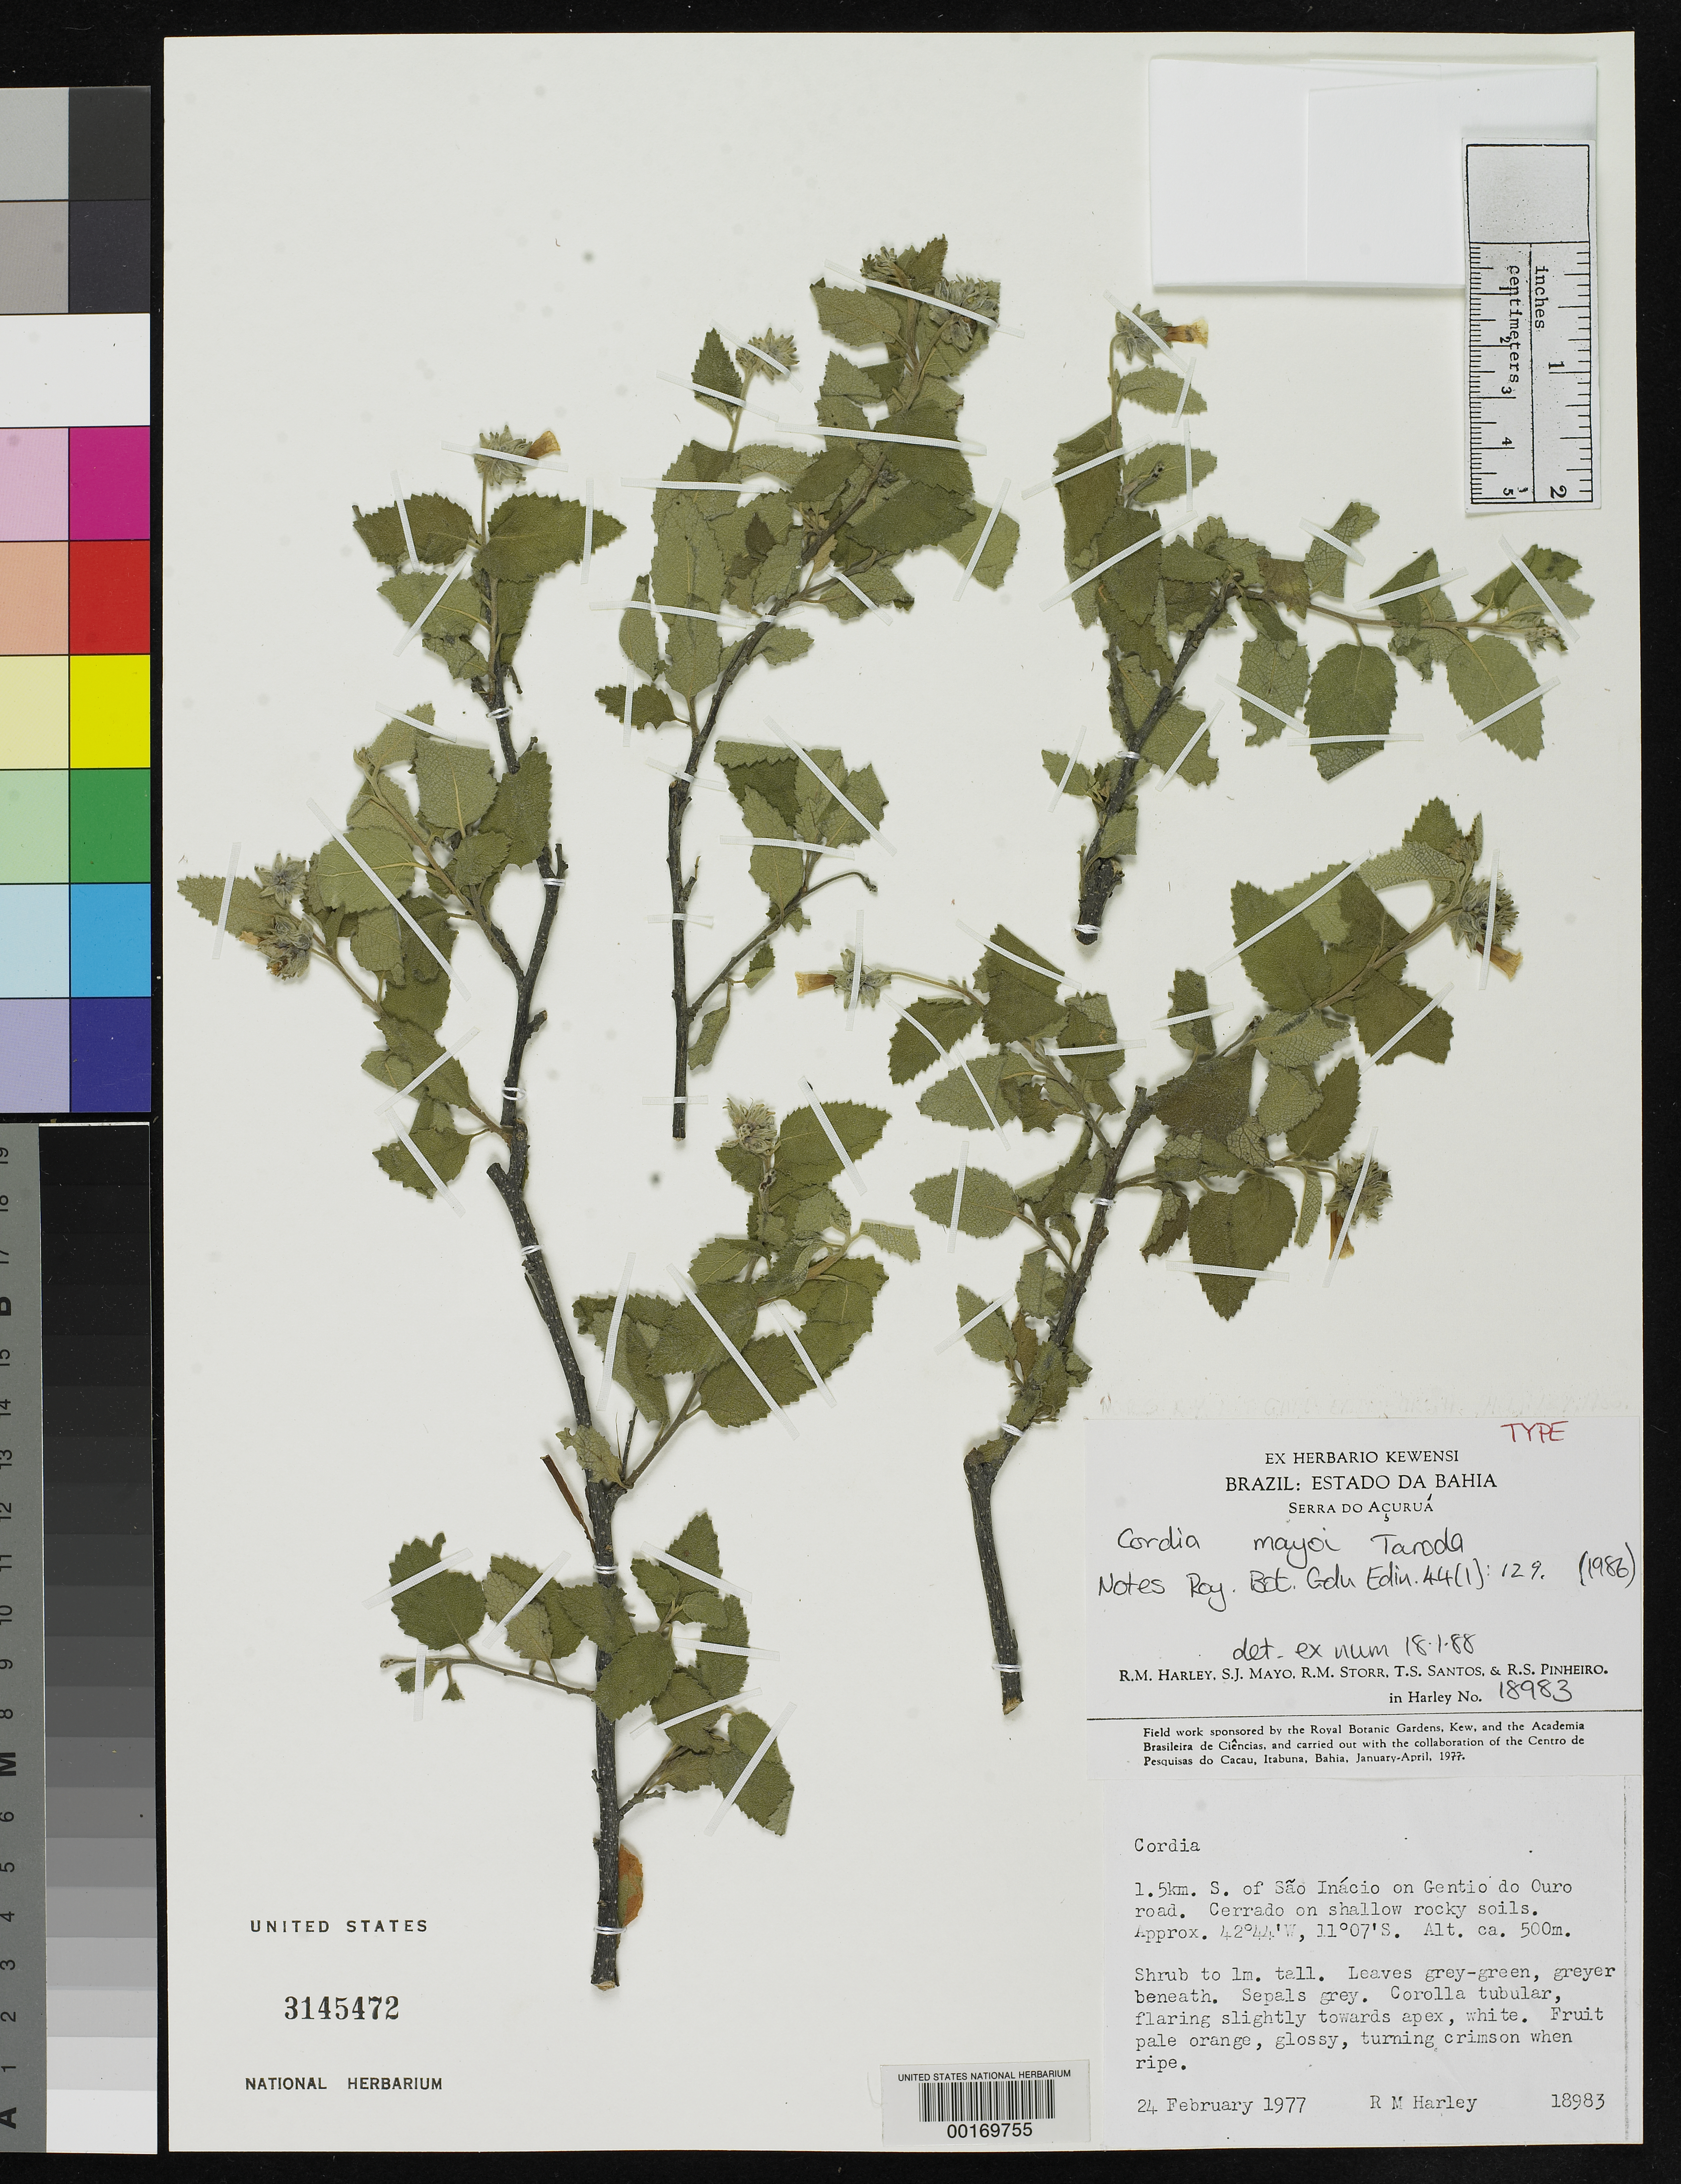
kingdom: Plantae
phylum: Tracheophyta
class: Magnoliopsida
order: Boraginales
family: Cordiaceae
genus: Cordia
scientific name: Cordia mayoi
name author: Taroda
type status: Isotype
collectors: R. M. Harley, S. J. Mayo, R. M. Storr, T. S. Santos & R. S. Pinheiro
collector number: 18983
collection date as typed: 24 Feb 1977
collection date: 1977-02-24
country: Brazil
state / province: Bahia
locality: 1.5 km S of Sao Inacio on Gentio do Ouro Road.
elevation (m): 500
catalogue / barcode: US 3145472